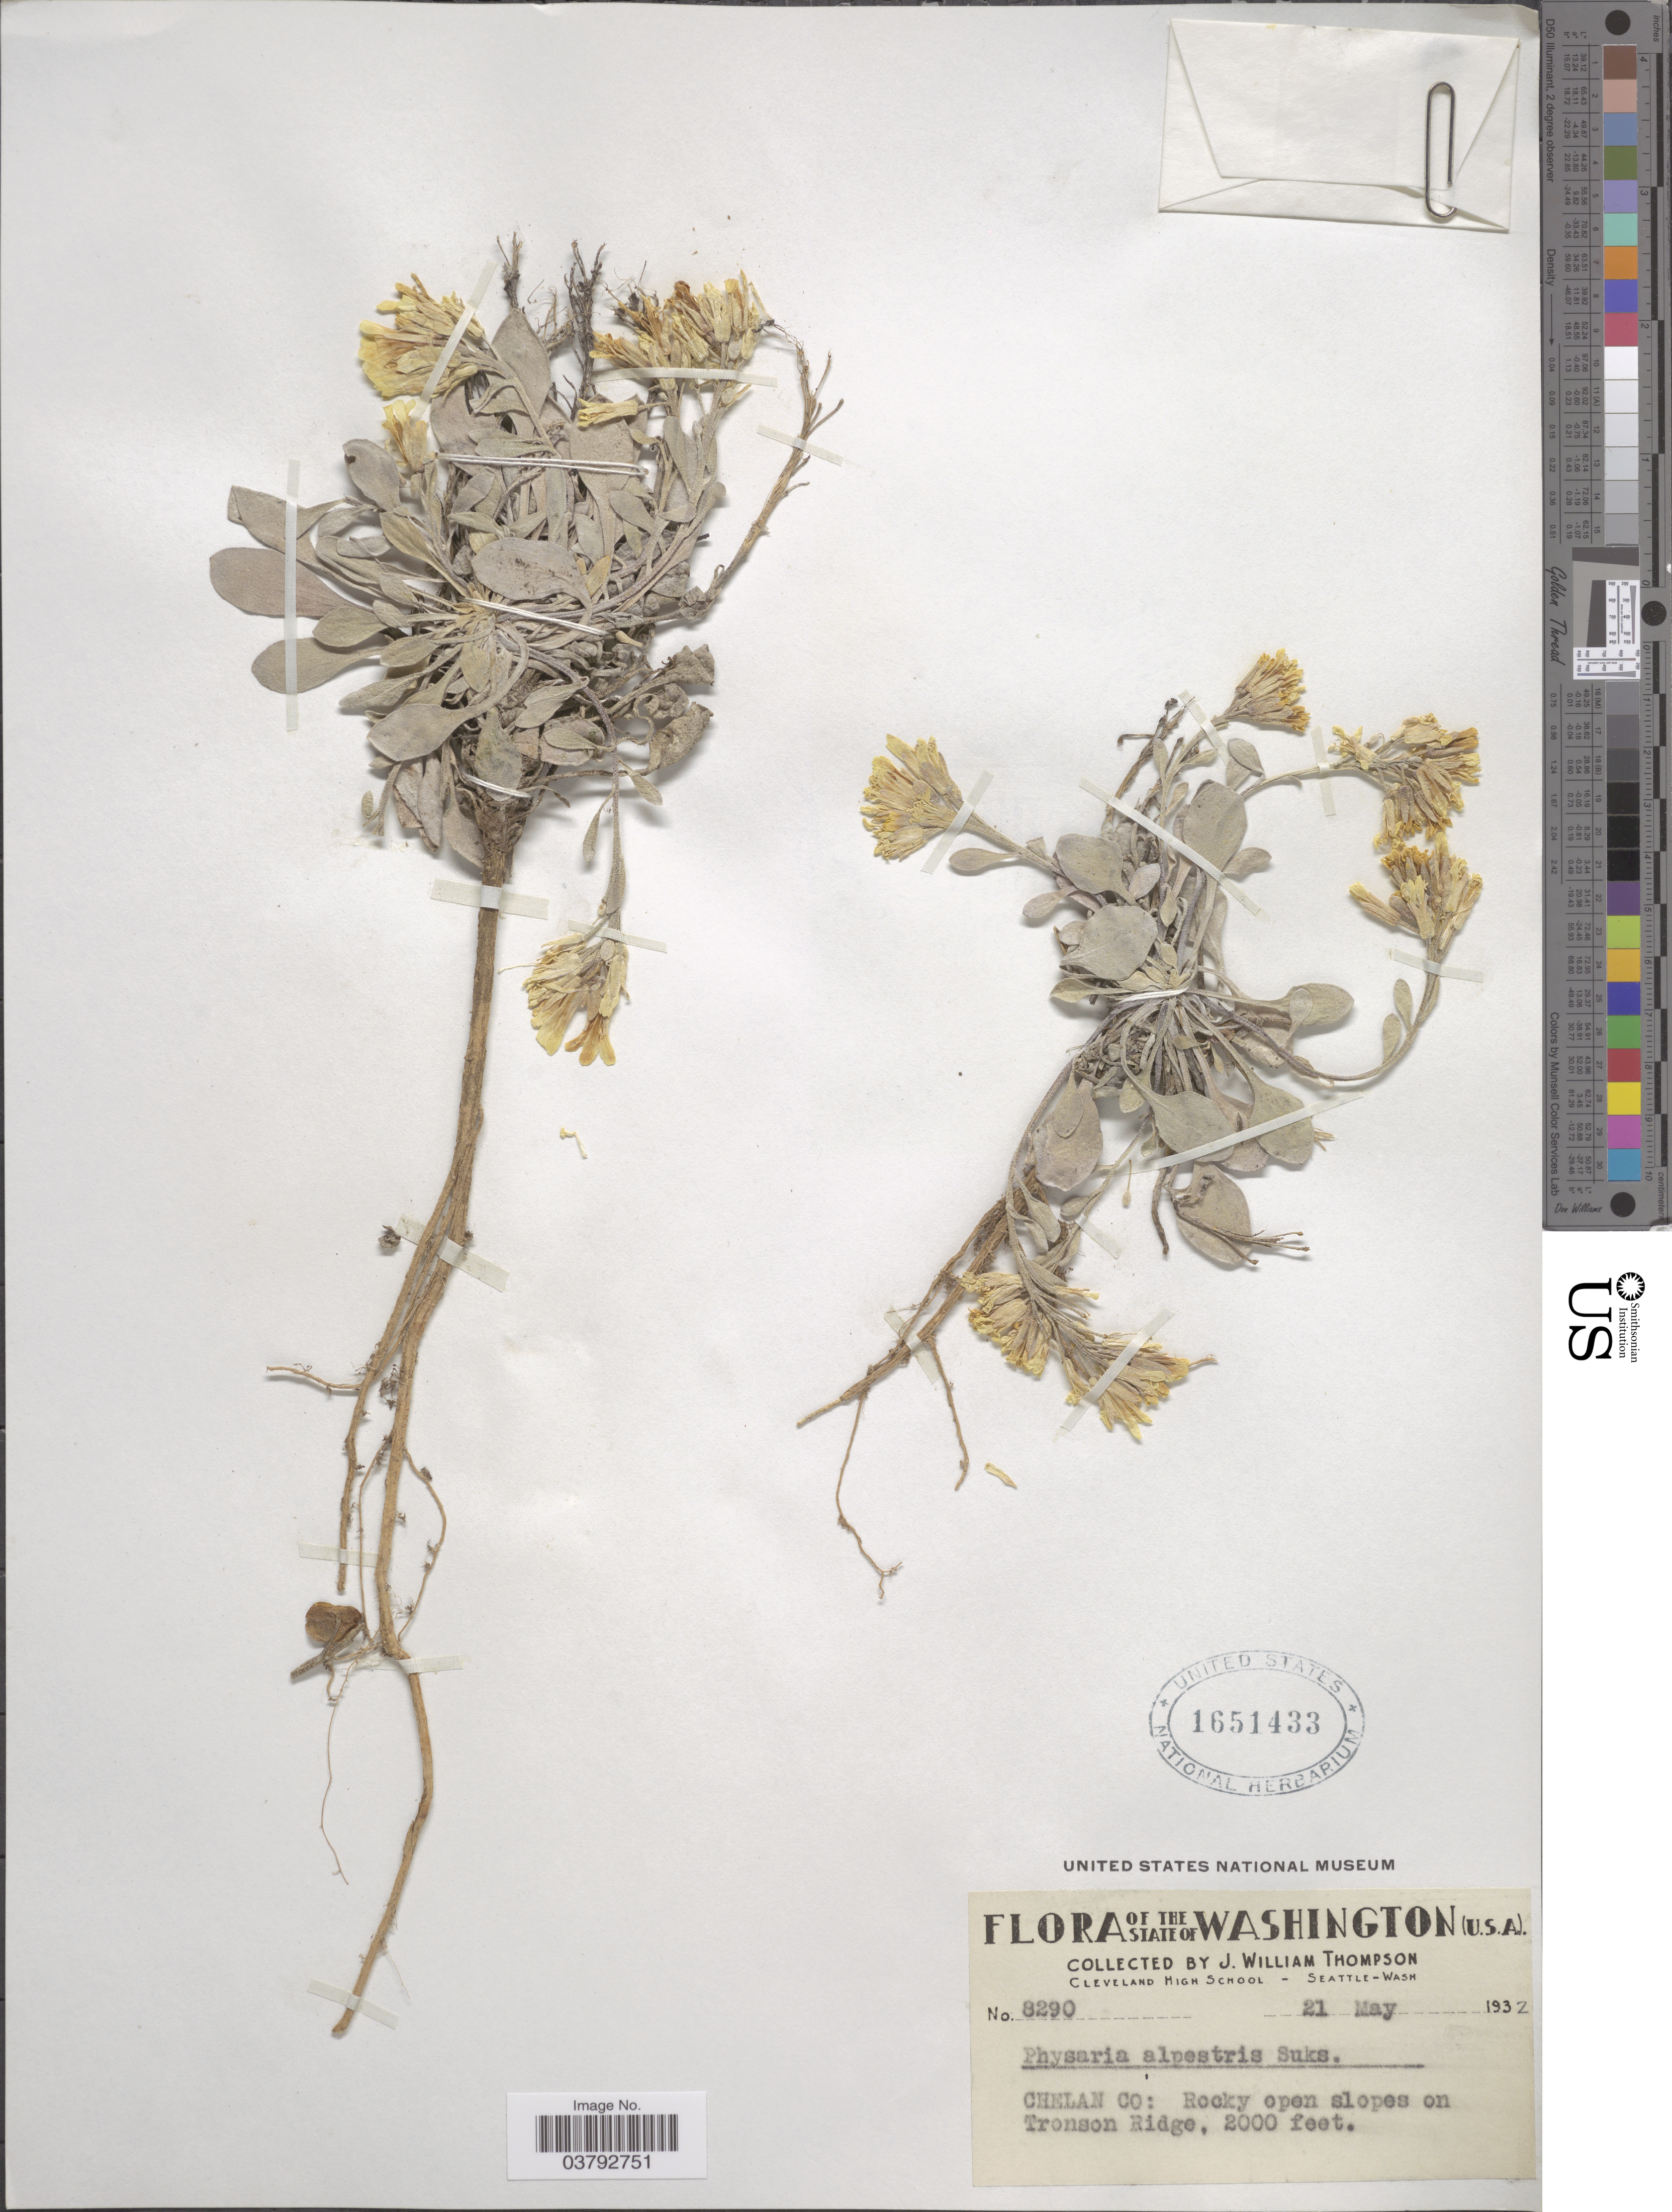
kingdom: Plantae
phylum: Tracheophyta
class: Magnoliopsida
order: Brassicales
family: Brassicaceae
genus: Physaria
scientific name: Physaria alpestris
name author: Suksd.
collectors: J. W. Thompson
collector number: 8290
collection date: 1932-05-21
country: United States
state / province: Washington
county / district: Chelan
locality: Chelan Co: Rocky open slopes on Tronson Ridge.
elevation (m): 610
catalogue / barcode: US 1651433